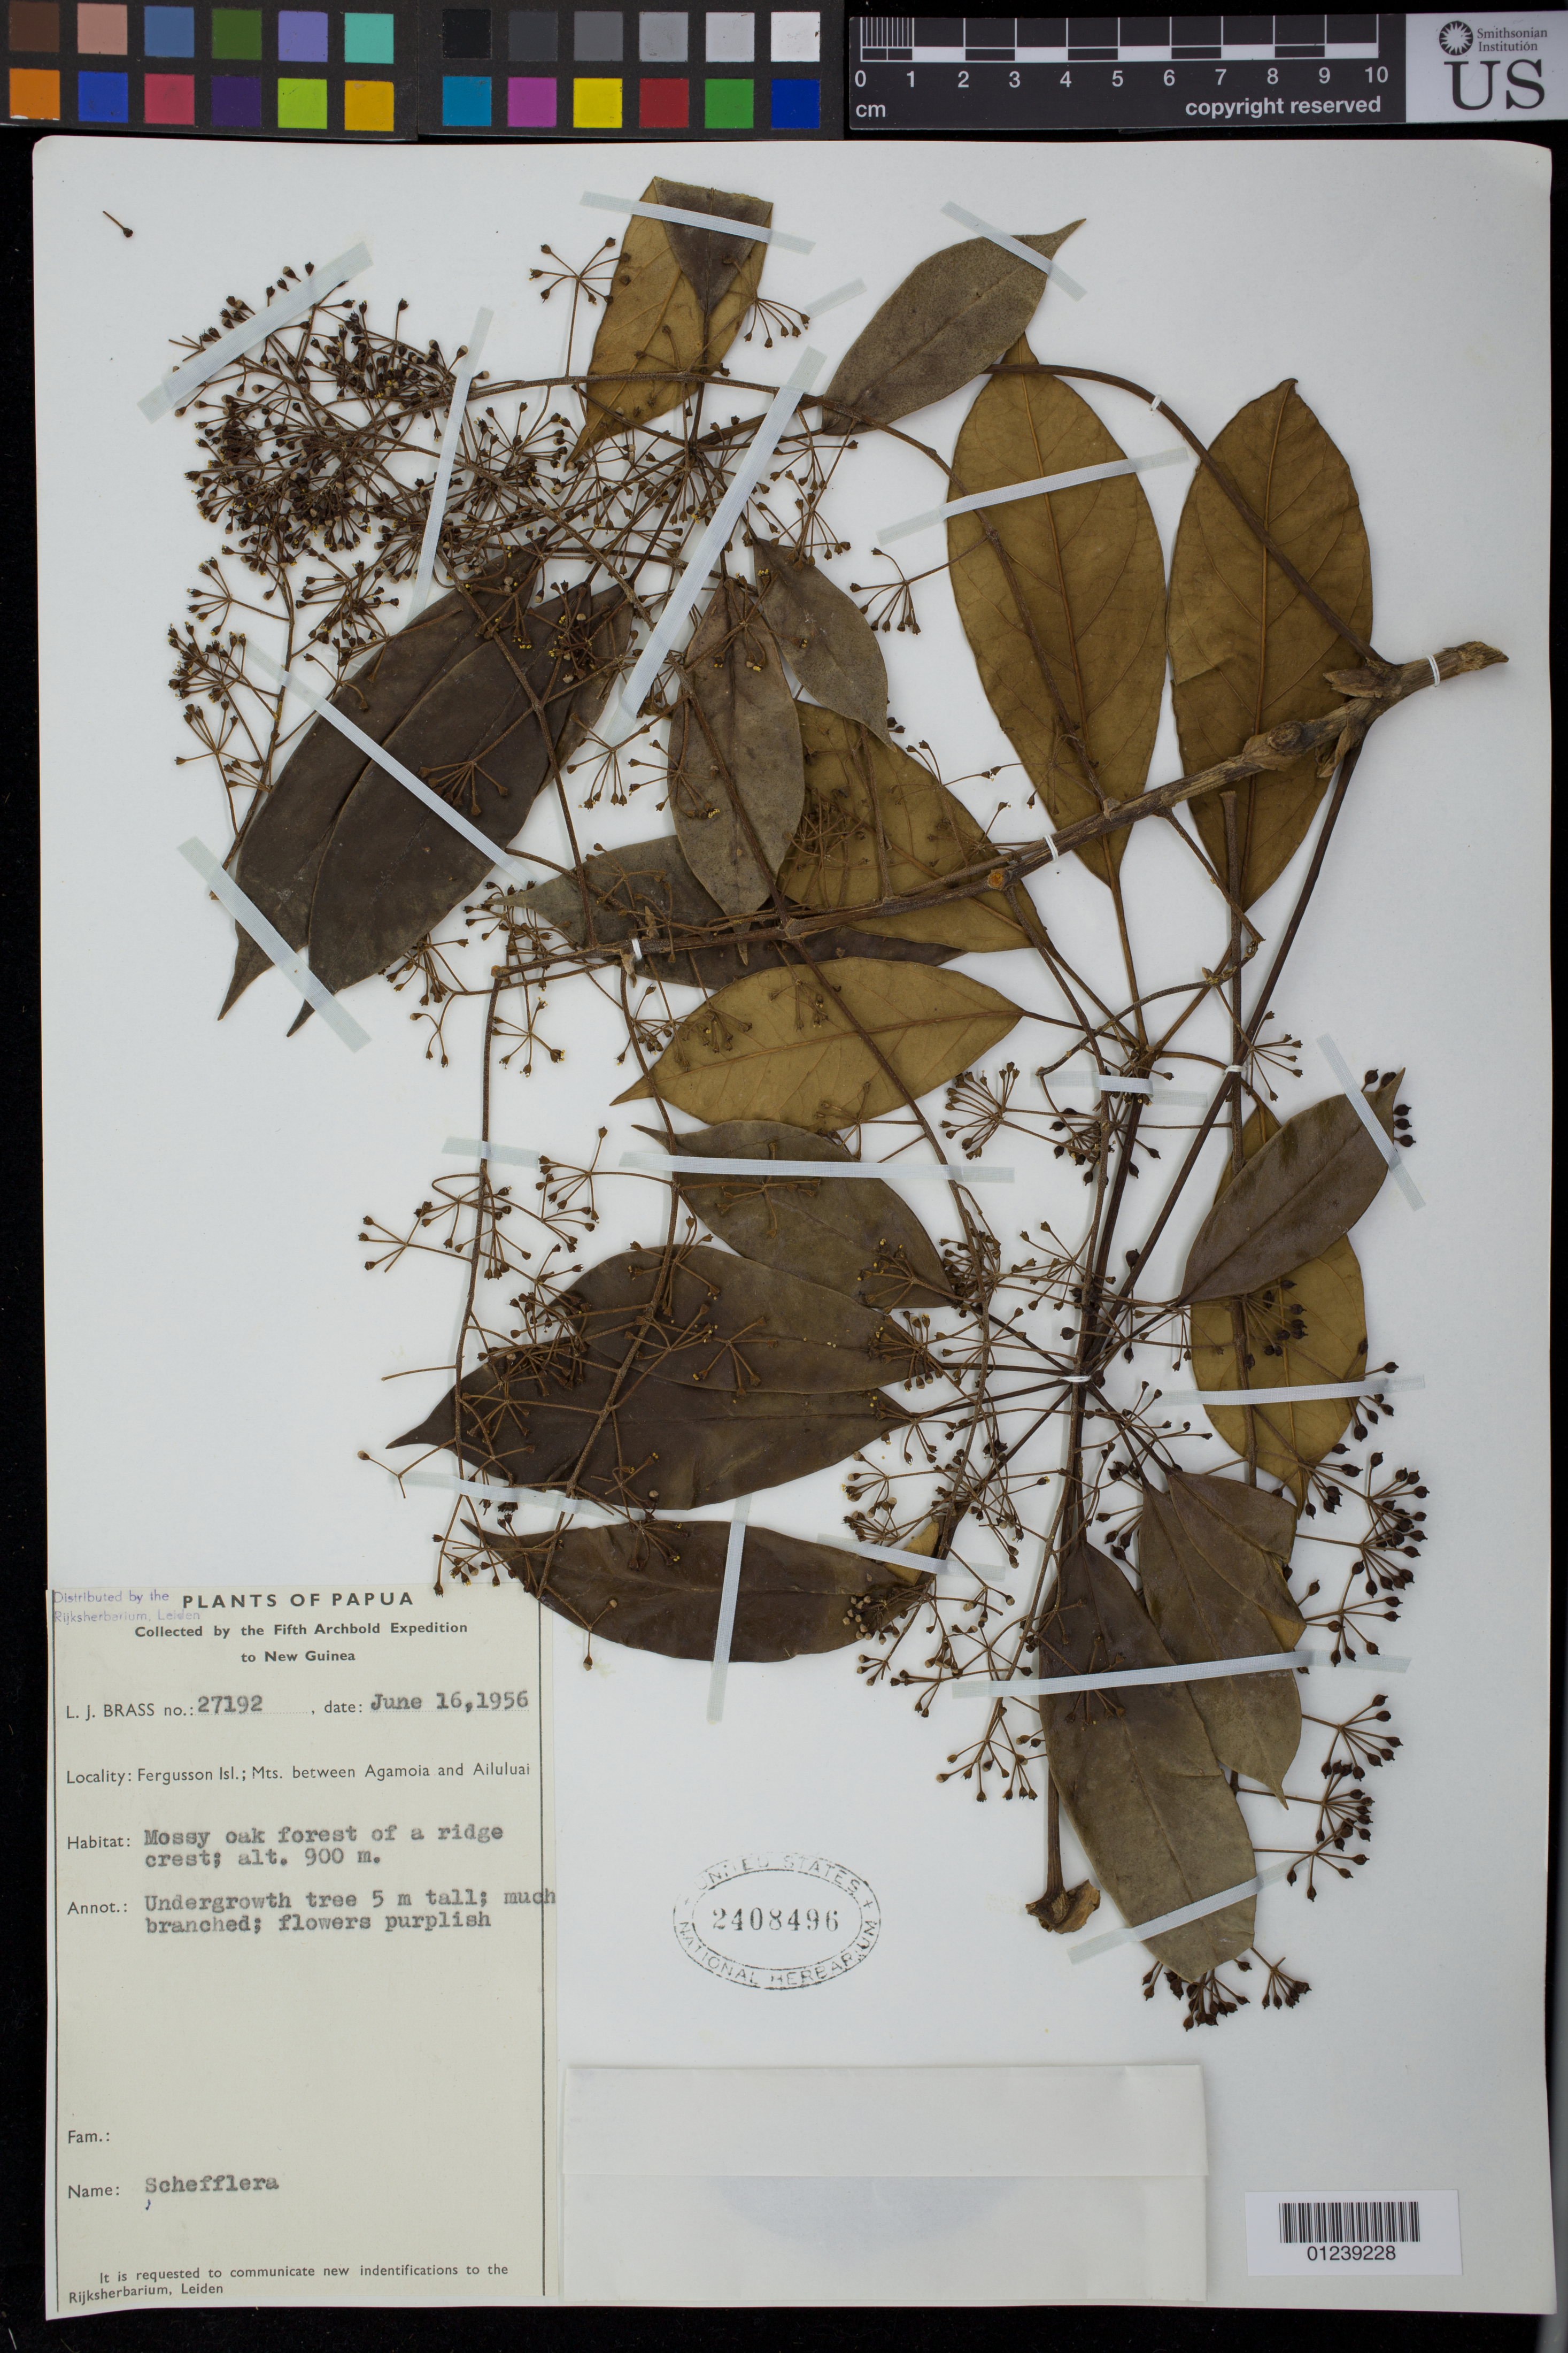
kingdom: Plantae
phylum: Tracheophyta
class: Magnoliopsida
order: Apiales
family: Araliaceae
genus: Schefflera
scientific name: Schefflera sp.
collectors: L. J. Brass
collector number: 27192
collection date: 1956-06-16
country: Papua New Guinea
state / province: Milne Bay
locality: Fergusson Isl; Mts. between Agamoia and Ailuluai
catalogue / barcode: US 2408496